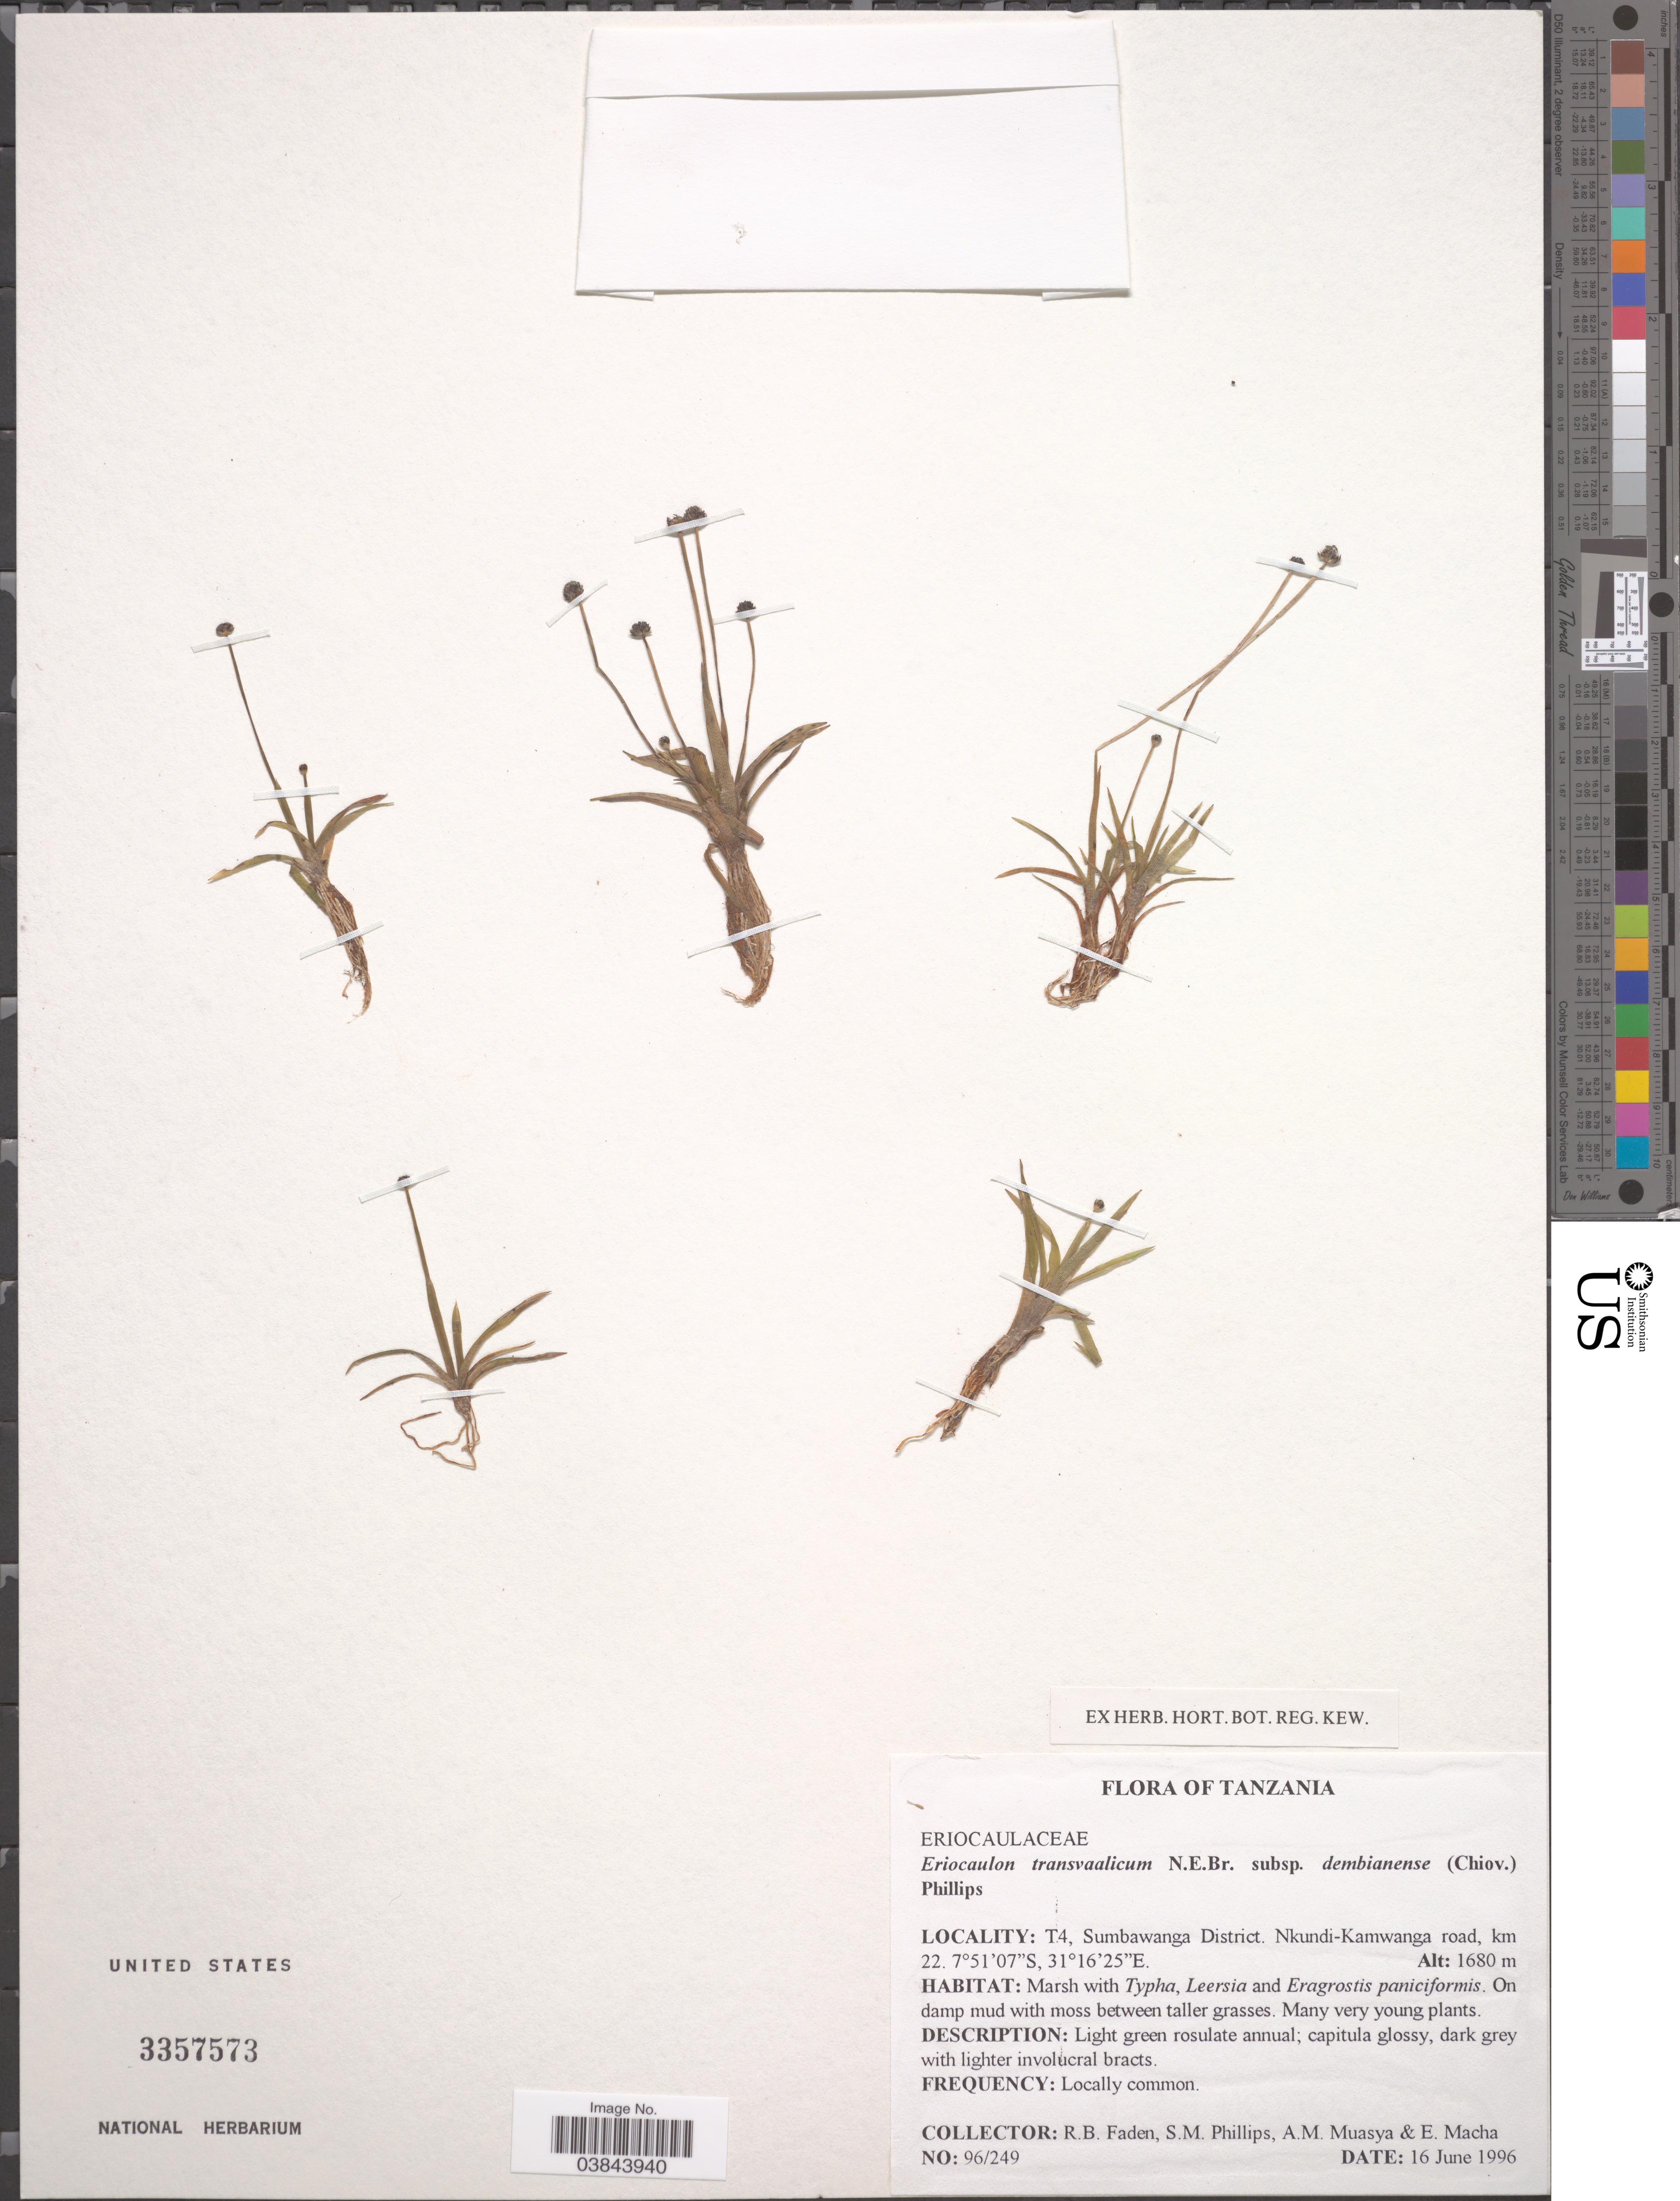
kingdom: Plantae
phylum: Tracheophyta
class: Liliopsida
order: Poales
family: Eriocaulaceae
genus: Eriocaulon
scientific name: Eriocaulon transvaalicum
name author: N.E. Br.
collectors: R. B. Faden, S. M. Phillips, A. Muasya & E. Macha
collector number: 96/249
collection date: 1996-06-16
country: Tanzania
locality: T4, Sumbawanga District. Nkundi-Kamwanga road, km 22.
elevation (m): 1680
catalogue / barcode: US 3357573